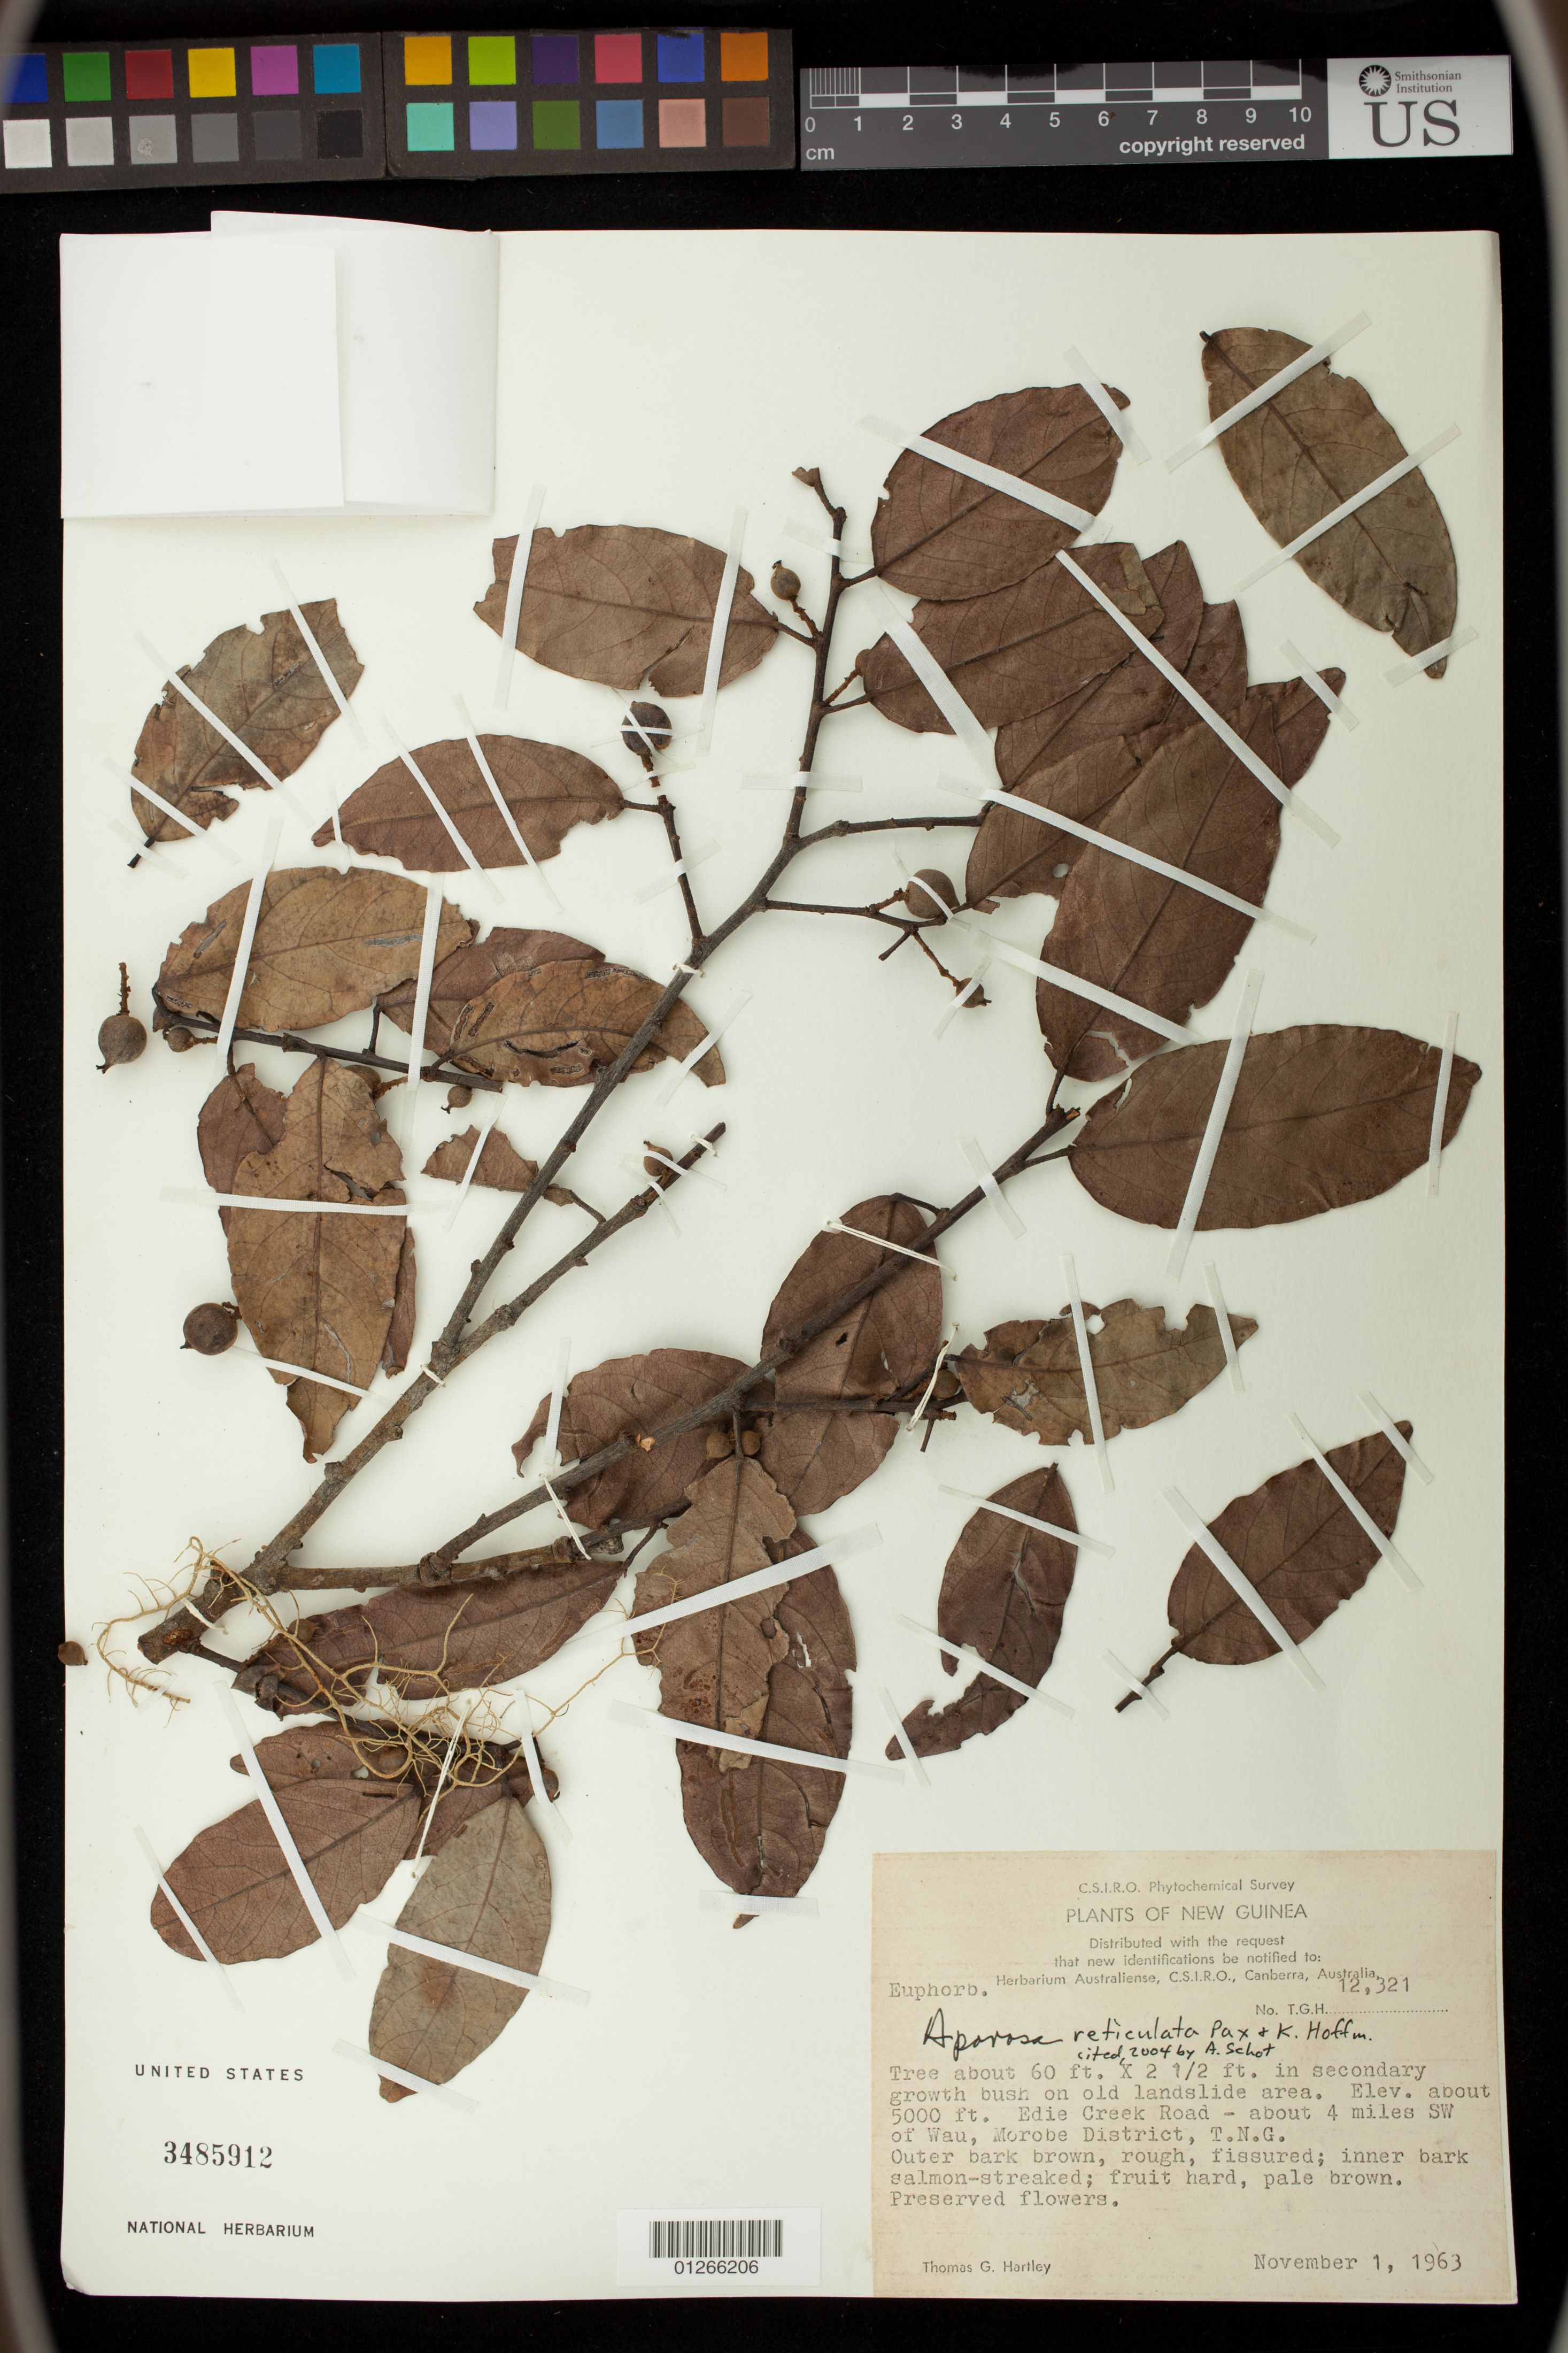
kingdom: Plantae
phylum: Tracheophyta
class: Magnoliopsida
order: Malpighiales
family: Phyllanthaceae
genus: Aporosa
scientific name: Aporosa reticulata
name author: Pax & K. Hoffm. in Engl.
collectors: T. G. Hartley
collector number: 12321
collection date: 1963-11-01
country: Papua New Guinea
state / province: Morobe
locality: Edie Creek Road - about 4 miles SW of Wau, Morobe District, T. N. G.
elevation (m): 1524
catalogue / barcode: US 3485912